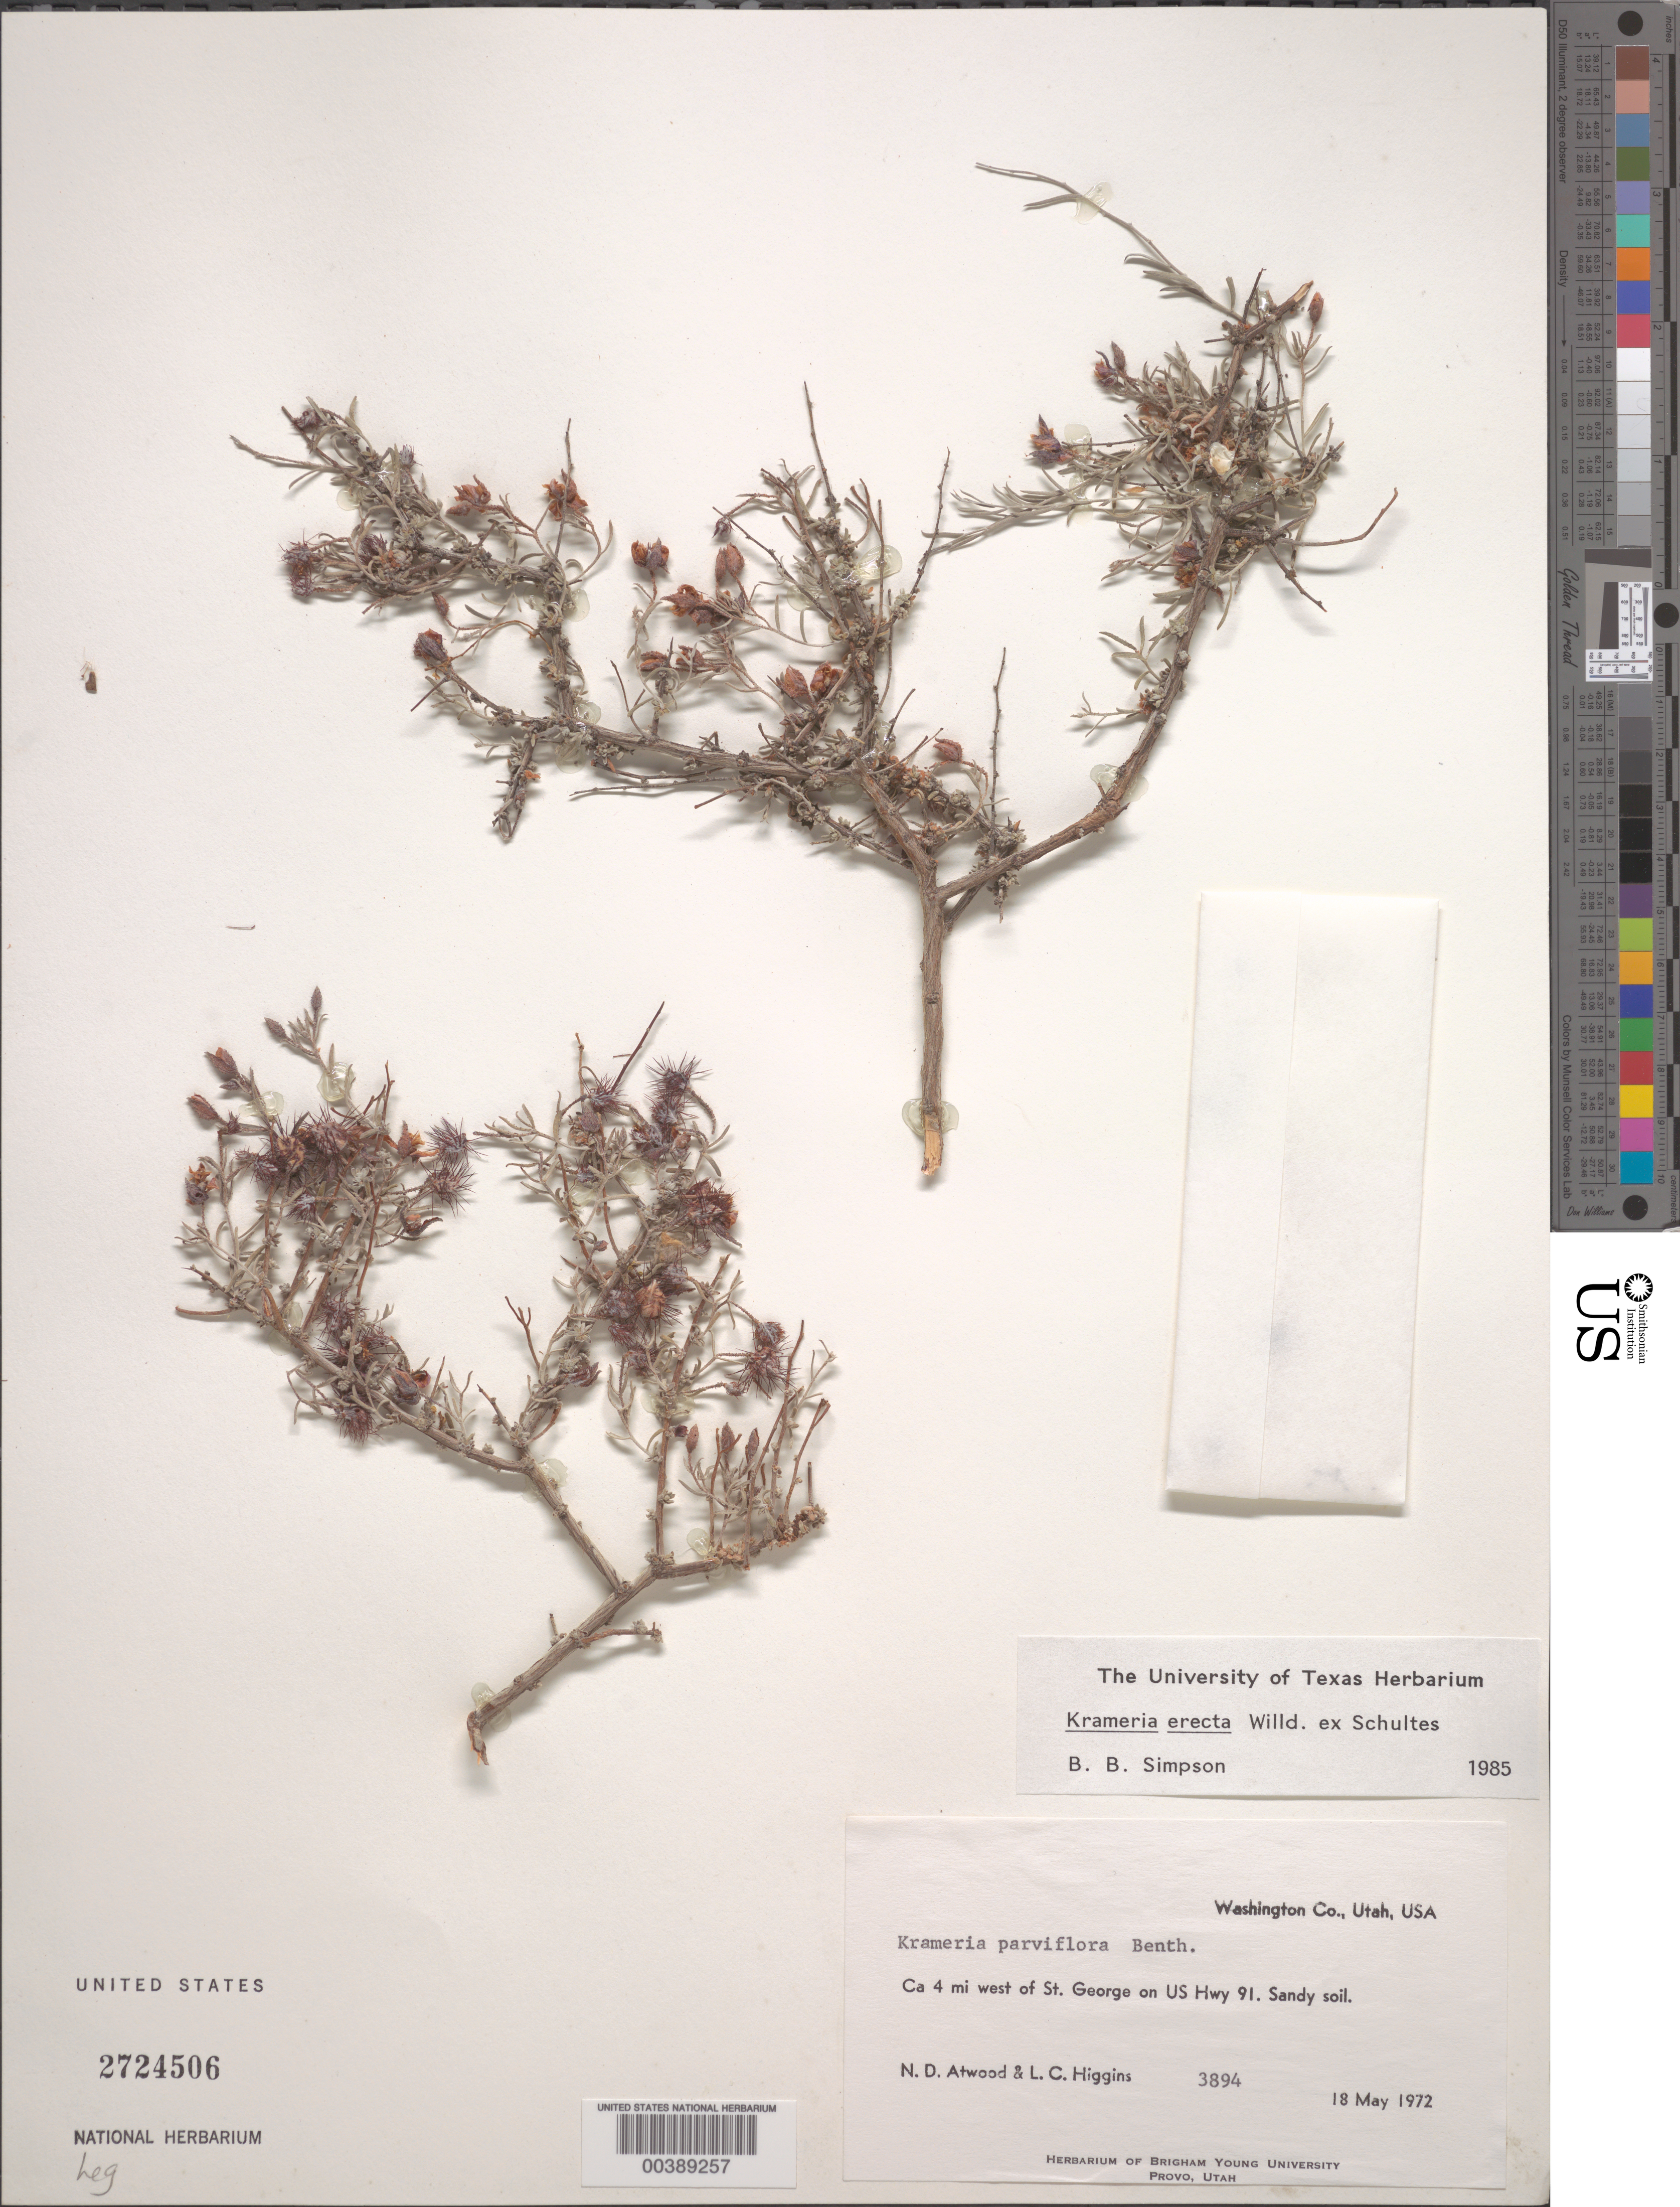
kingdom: Plantae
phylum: Tracheophyta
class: Magnoliopsida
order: Zygophyllales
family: Krameriaceae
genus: Krameria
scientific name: Krameria erecta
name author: Willd. ex Schult.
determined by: Simpson, B. B.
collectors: N. Atwood & L. Higgins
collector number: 3894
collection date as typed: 18 May 1972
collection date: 1972-05-18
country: United States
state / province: Utah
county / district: Washington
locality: Ca 4 mi w of st. george on us hwy 91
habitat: Sandy soil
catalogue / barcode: US 2724506